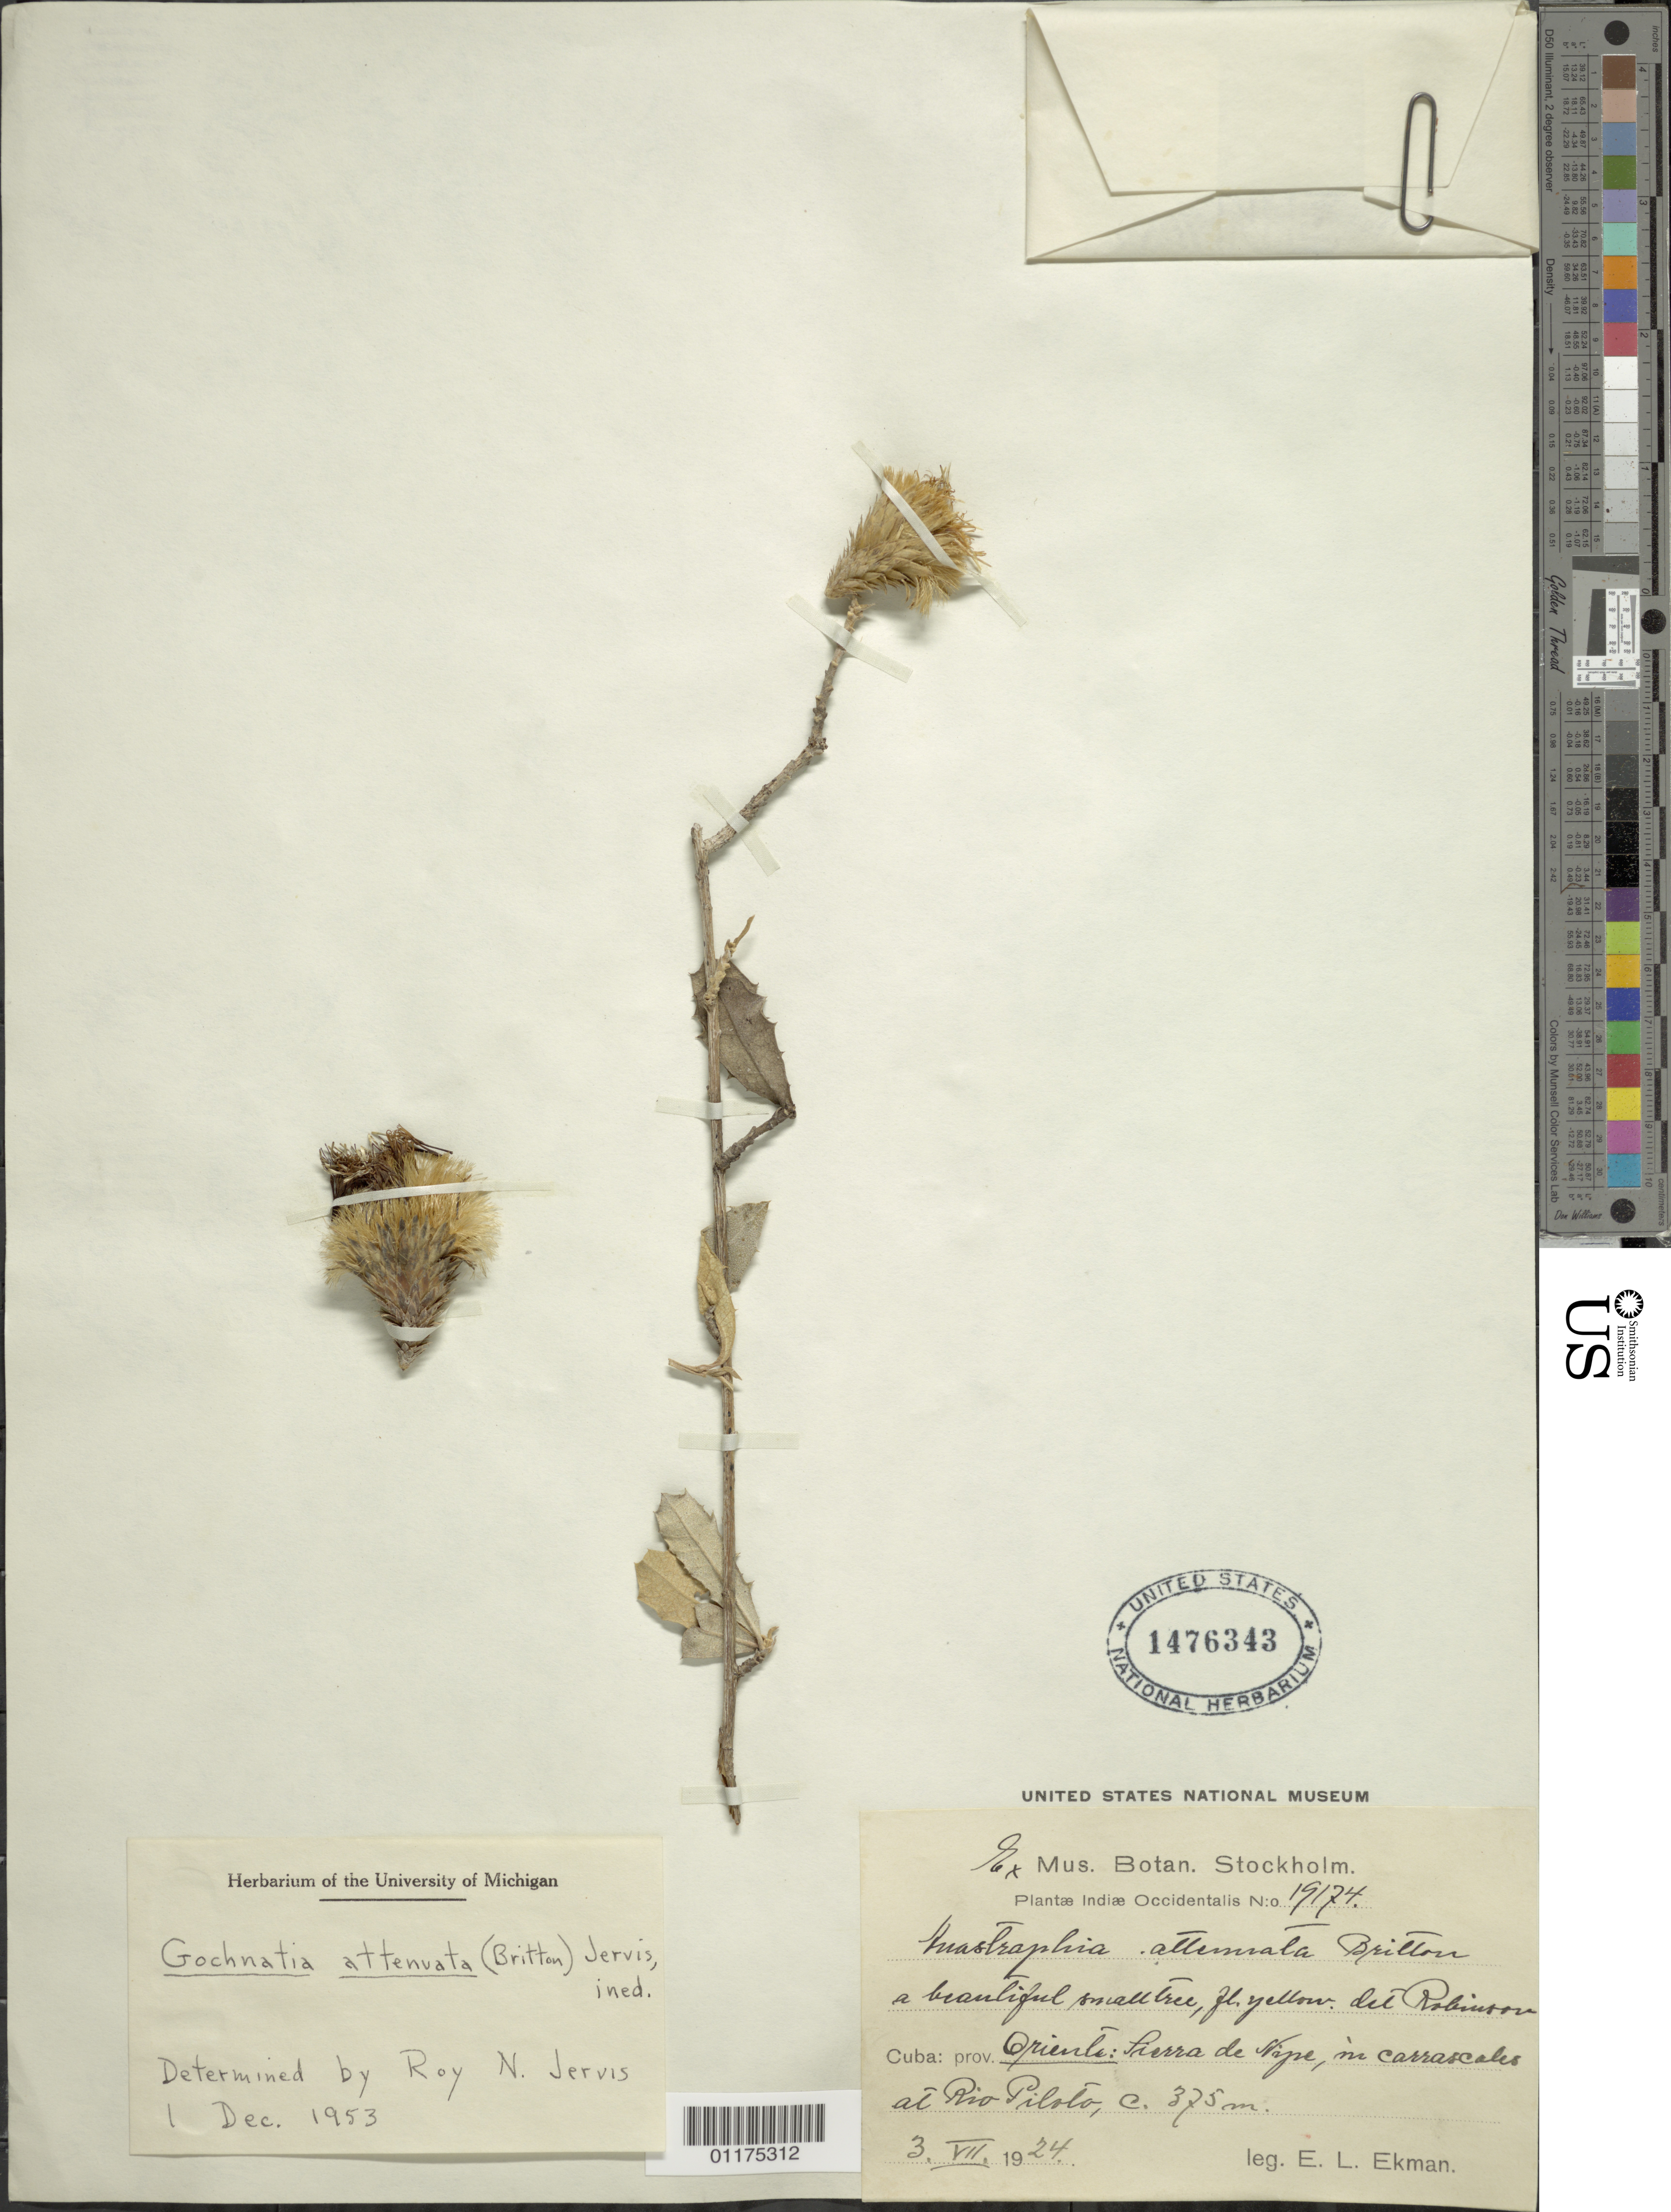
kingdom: Plantae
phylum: Tracheophyta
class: Magnoliopsida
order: Asterales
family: Asteraceae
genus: Anastraphia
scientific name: Anastraphia attenuata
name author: Britton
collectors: E. L. Ekman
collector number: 19174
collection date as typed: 03 Jul 1924 or 07 Mar 1924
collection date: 1924-03-07 or 1924-07-03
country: Cuba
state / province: Oriente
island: Cuba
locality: Sierra de Nipe, in carrascades at Rio Pilola,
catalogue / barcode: US 1476343